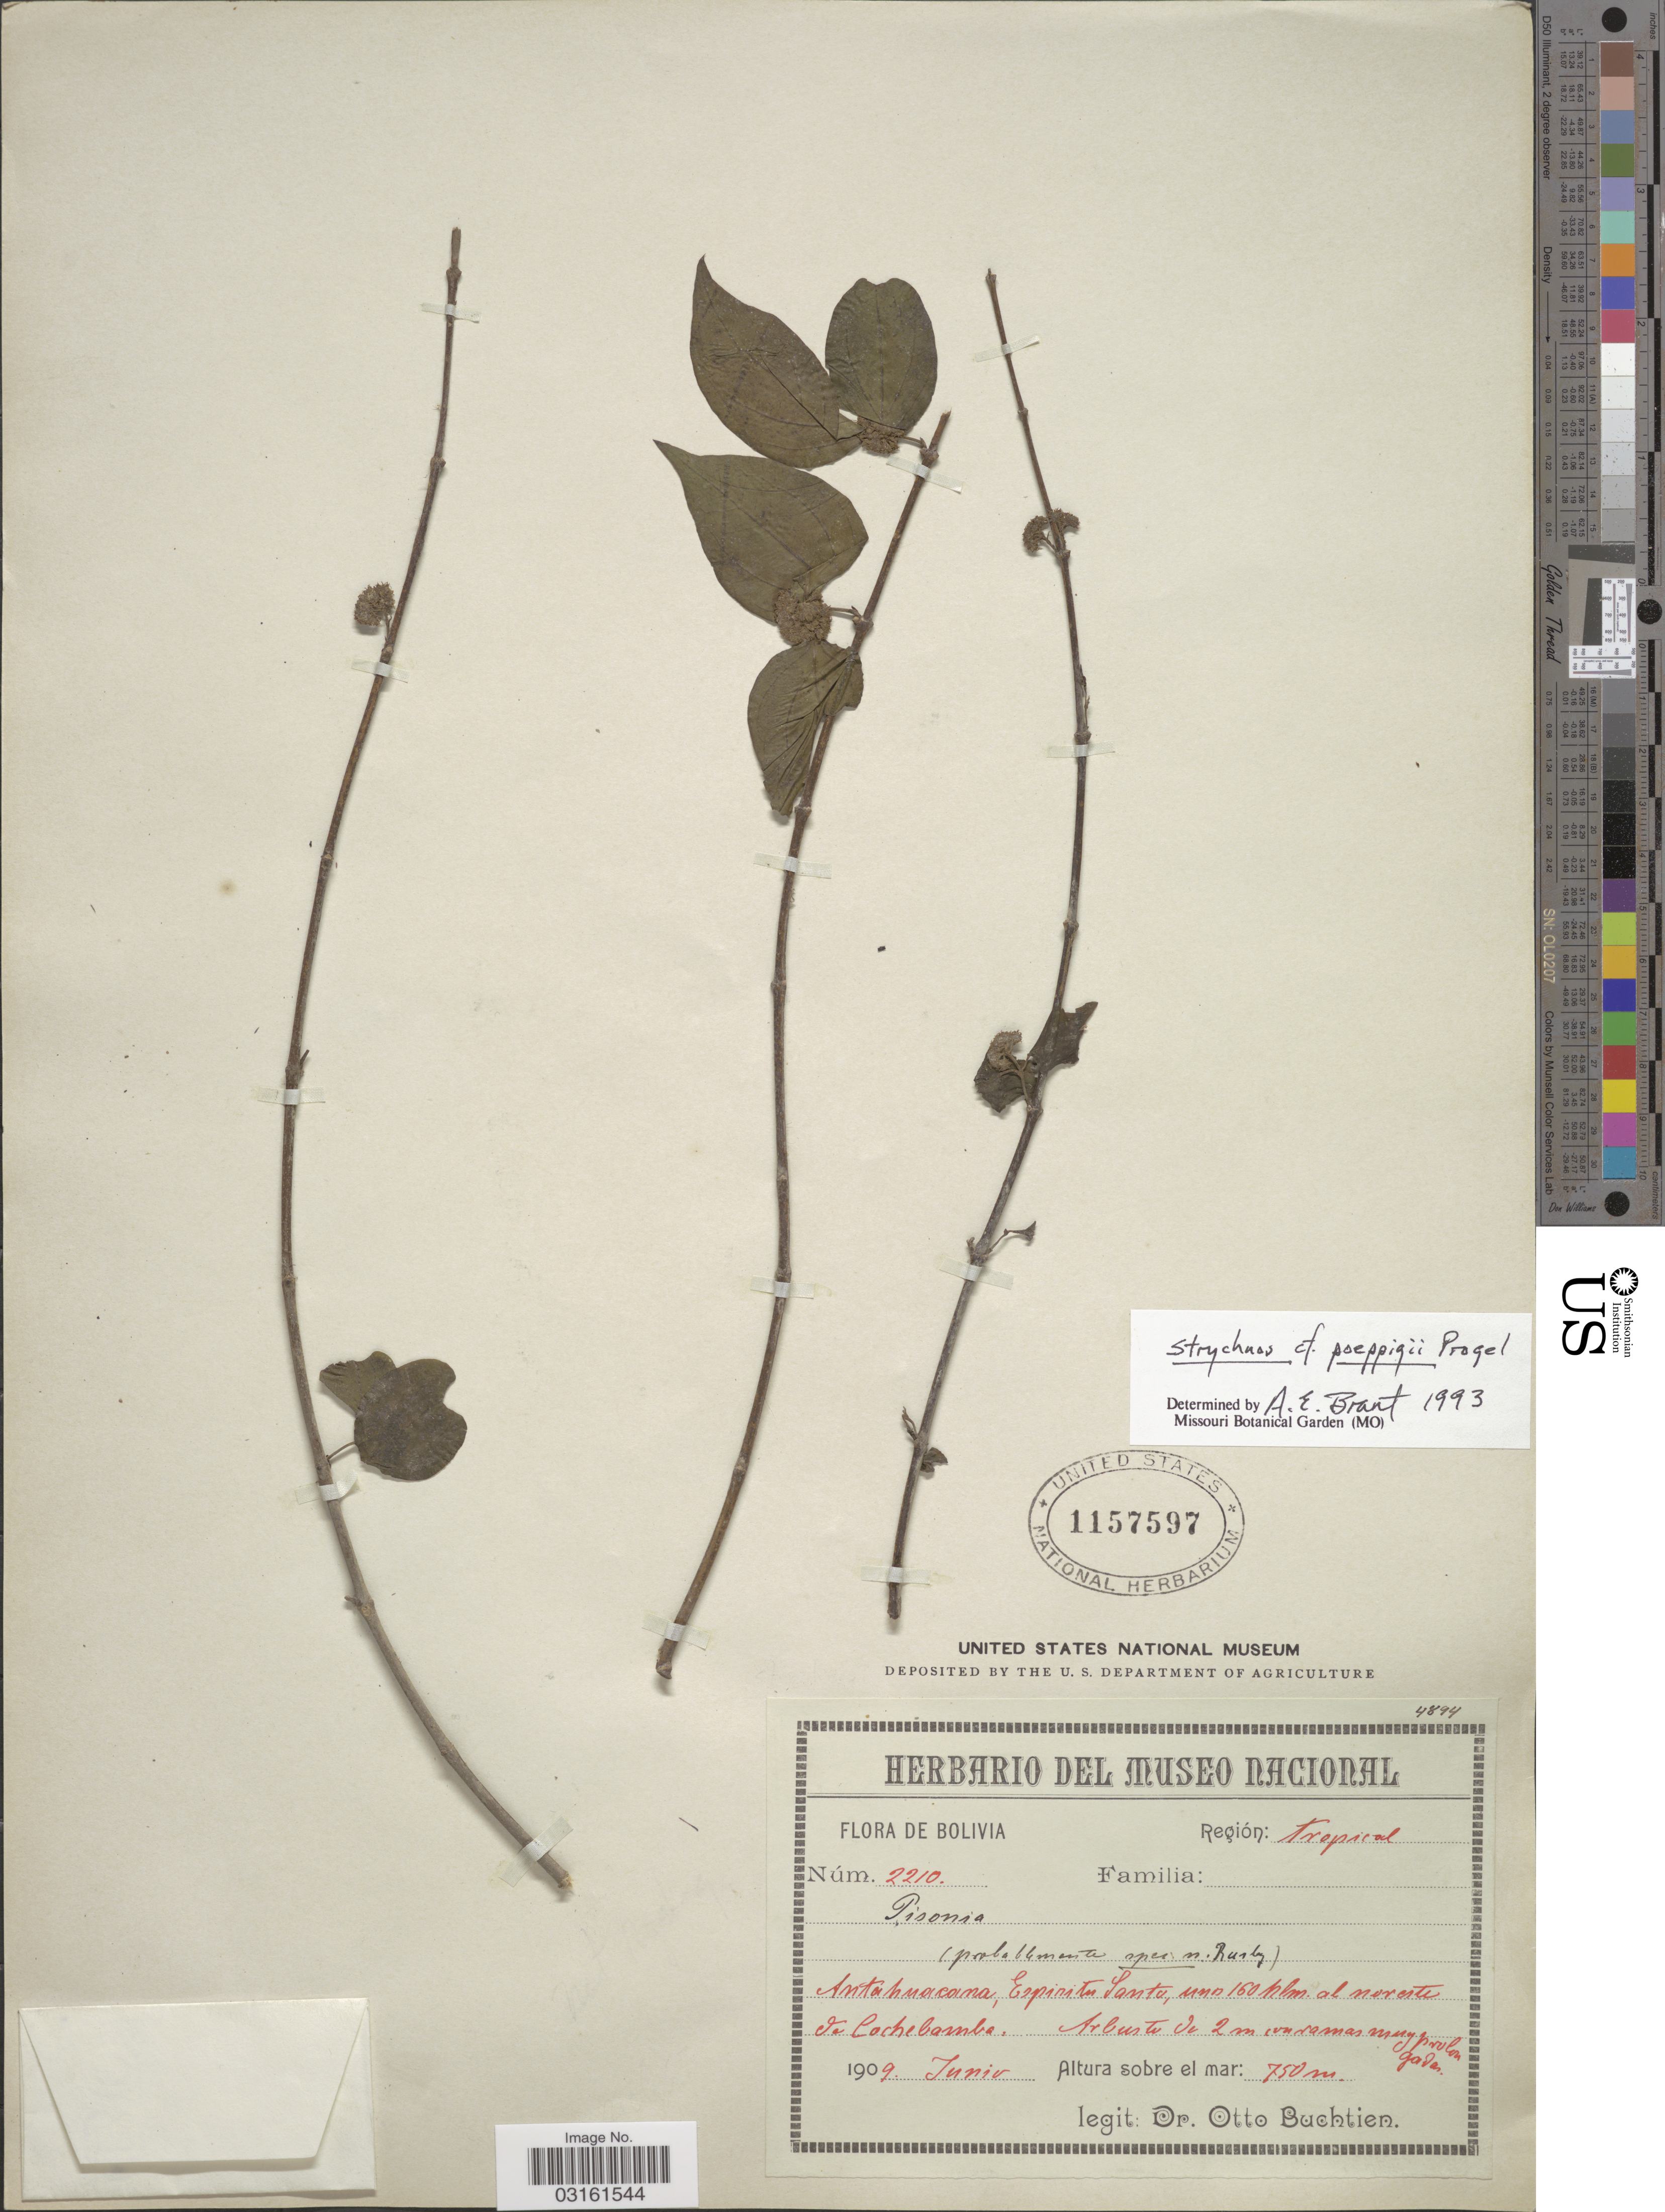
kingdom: Plantae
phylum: Tracheophyta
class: Magnoliopsida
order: Gentianales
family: Loganiaceae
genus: Strychnos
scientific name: Strychnos poeppigii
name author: Progel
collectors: O. Buchtien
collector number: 2210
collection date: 1909-06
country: Bolivia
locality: Región: tropical, Antahuacana, Espiritu Santo, uno 160 klm. al noreste de Cochabamba.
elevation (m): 750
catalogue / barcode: US 1157597